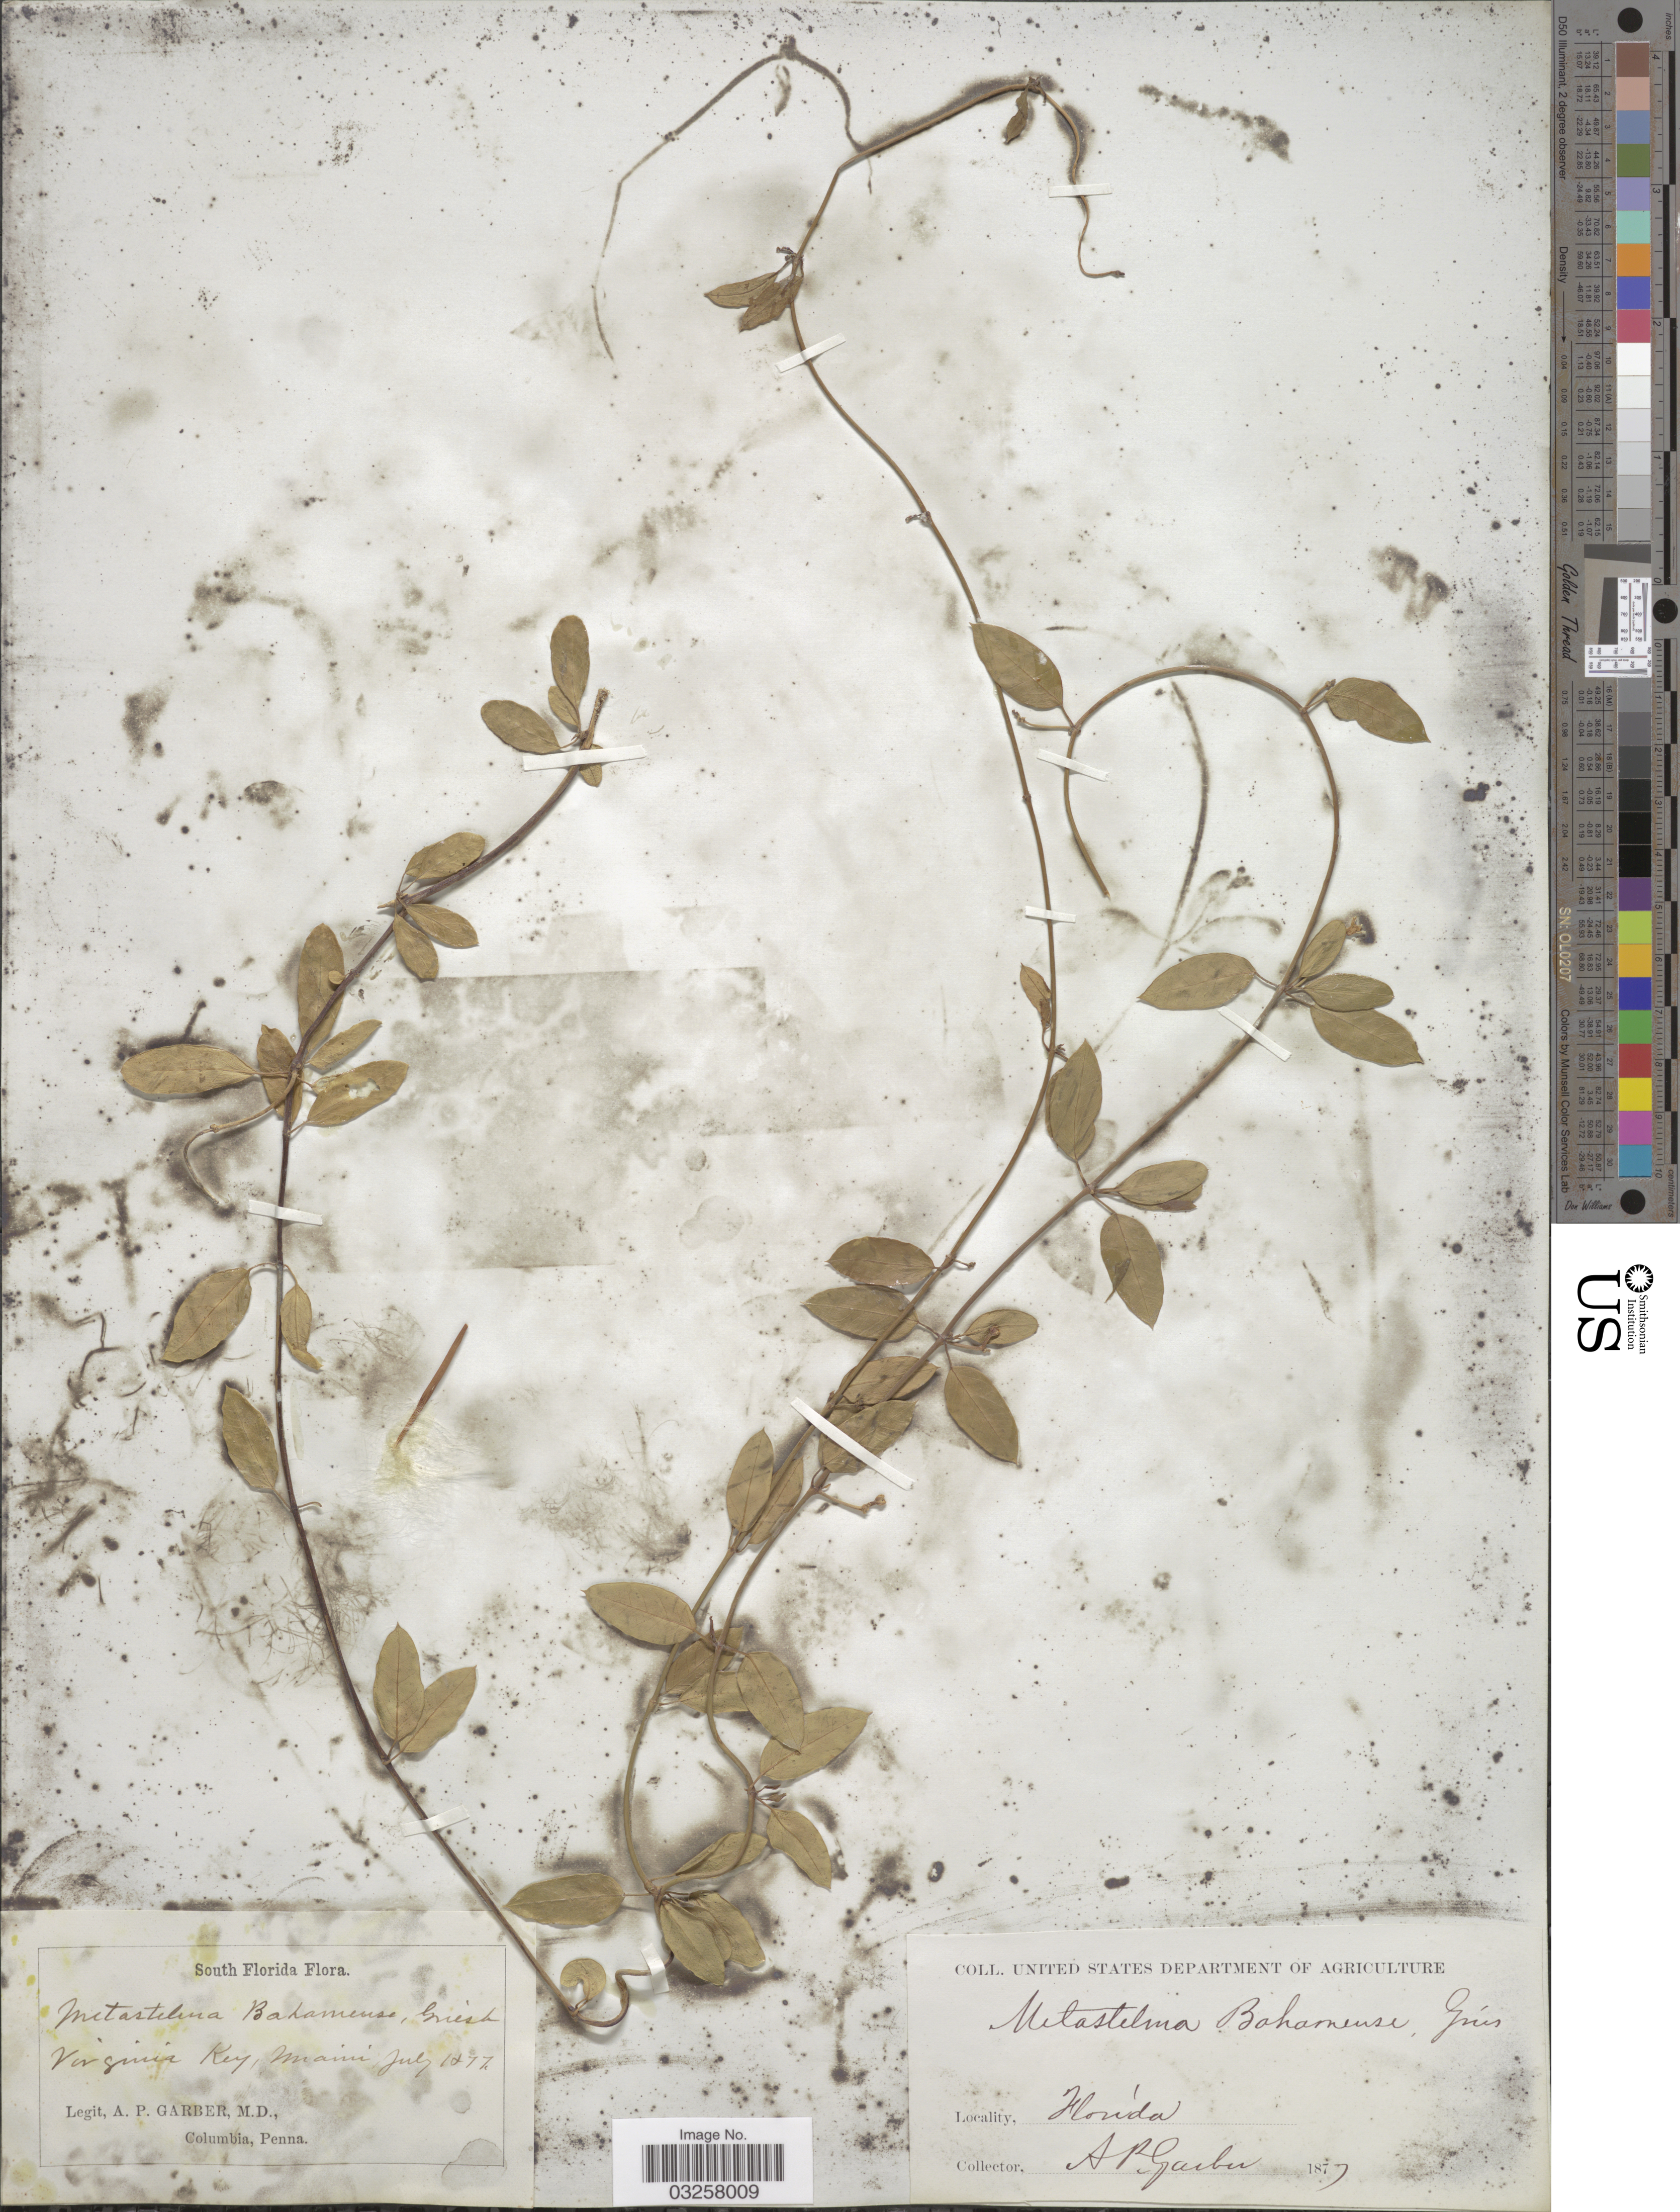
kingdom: Plantae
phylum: Tracheophyta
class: Magnoliopsida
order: Gentianales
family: Apocynaceae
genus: Metastelma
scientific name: Metastelma bahamense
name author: Griseb.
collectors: A. P. Garber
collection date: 1877-07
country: United States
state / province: Florida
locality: South Florida. Virginia Key, Miami.